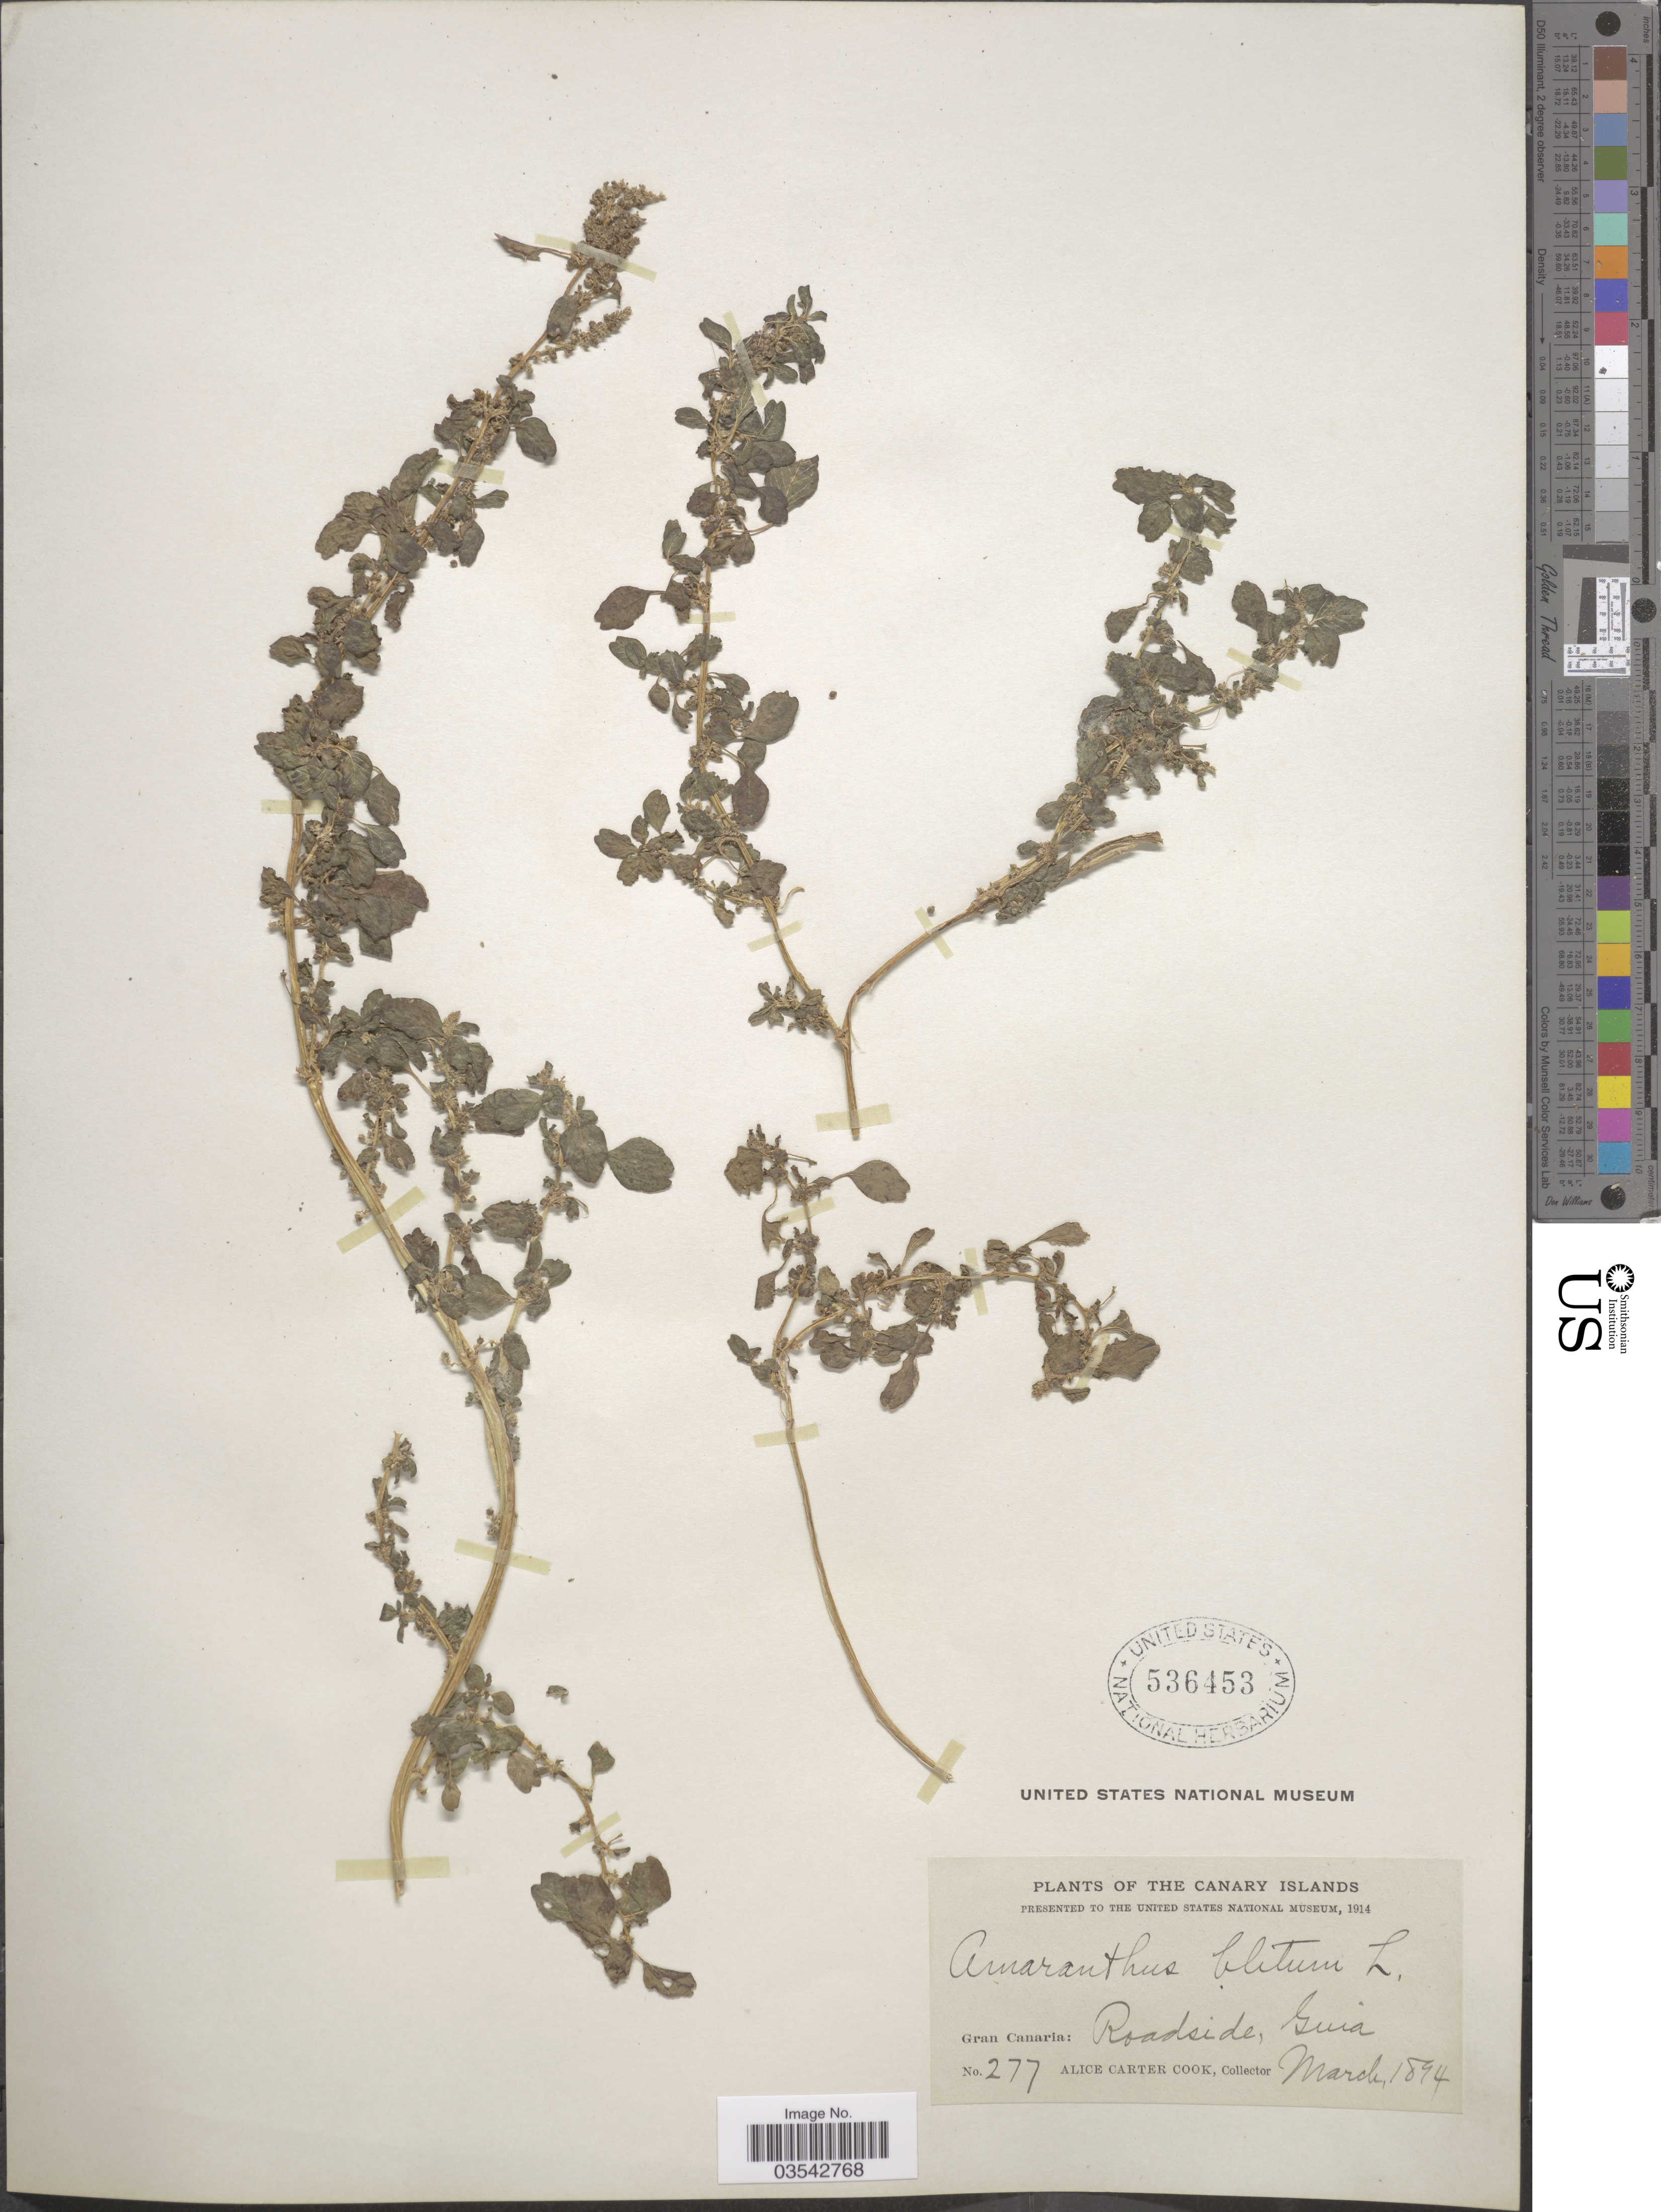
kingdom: Plantae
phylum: Tracheophyta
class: Magnoliopsida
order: Caryophyllales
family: Amaranthaceae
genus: Amaranthus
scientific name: Amaranthus blitum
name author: L.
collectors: Alice C. Cook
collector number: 277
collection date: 1894-03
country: Spain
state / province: Canarias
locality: The Canary Islands. Gran Canaria: Roadside, Guia.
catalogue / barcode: US 536453